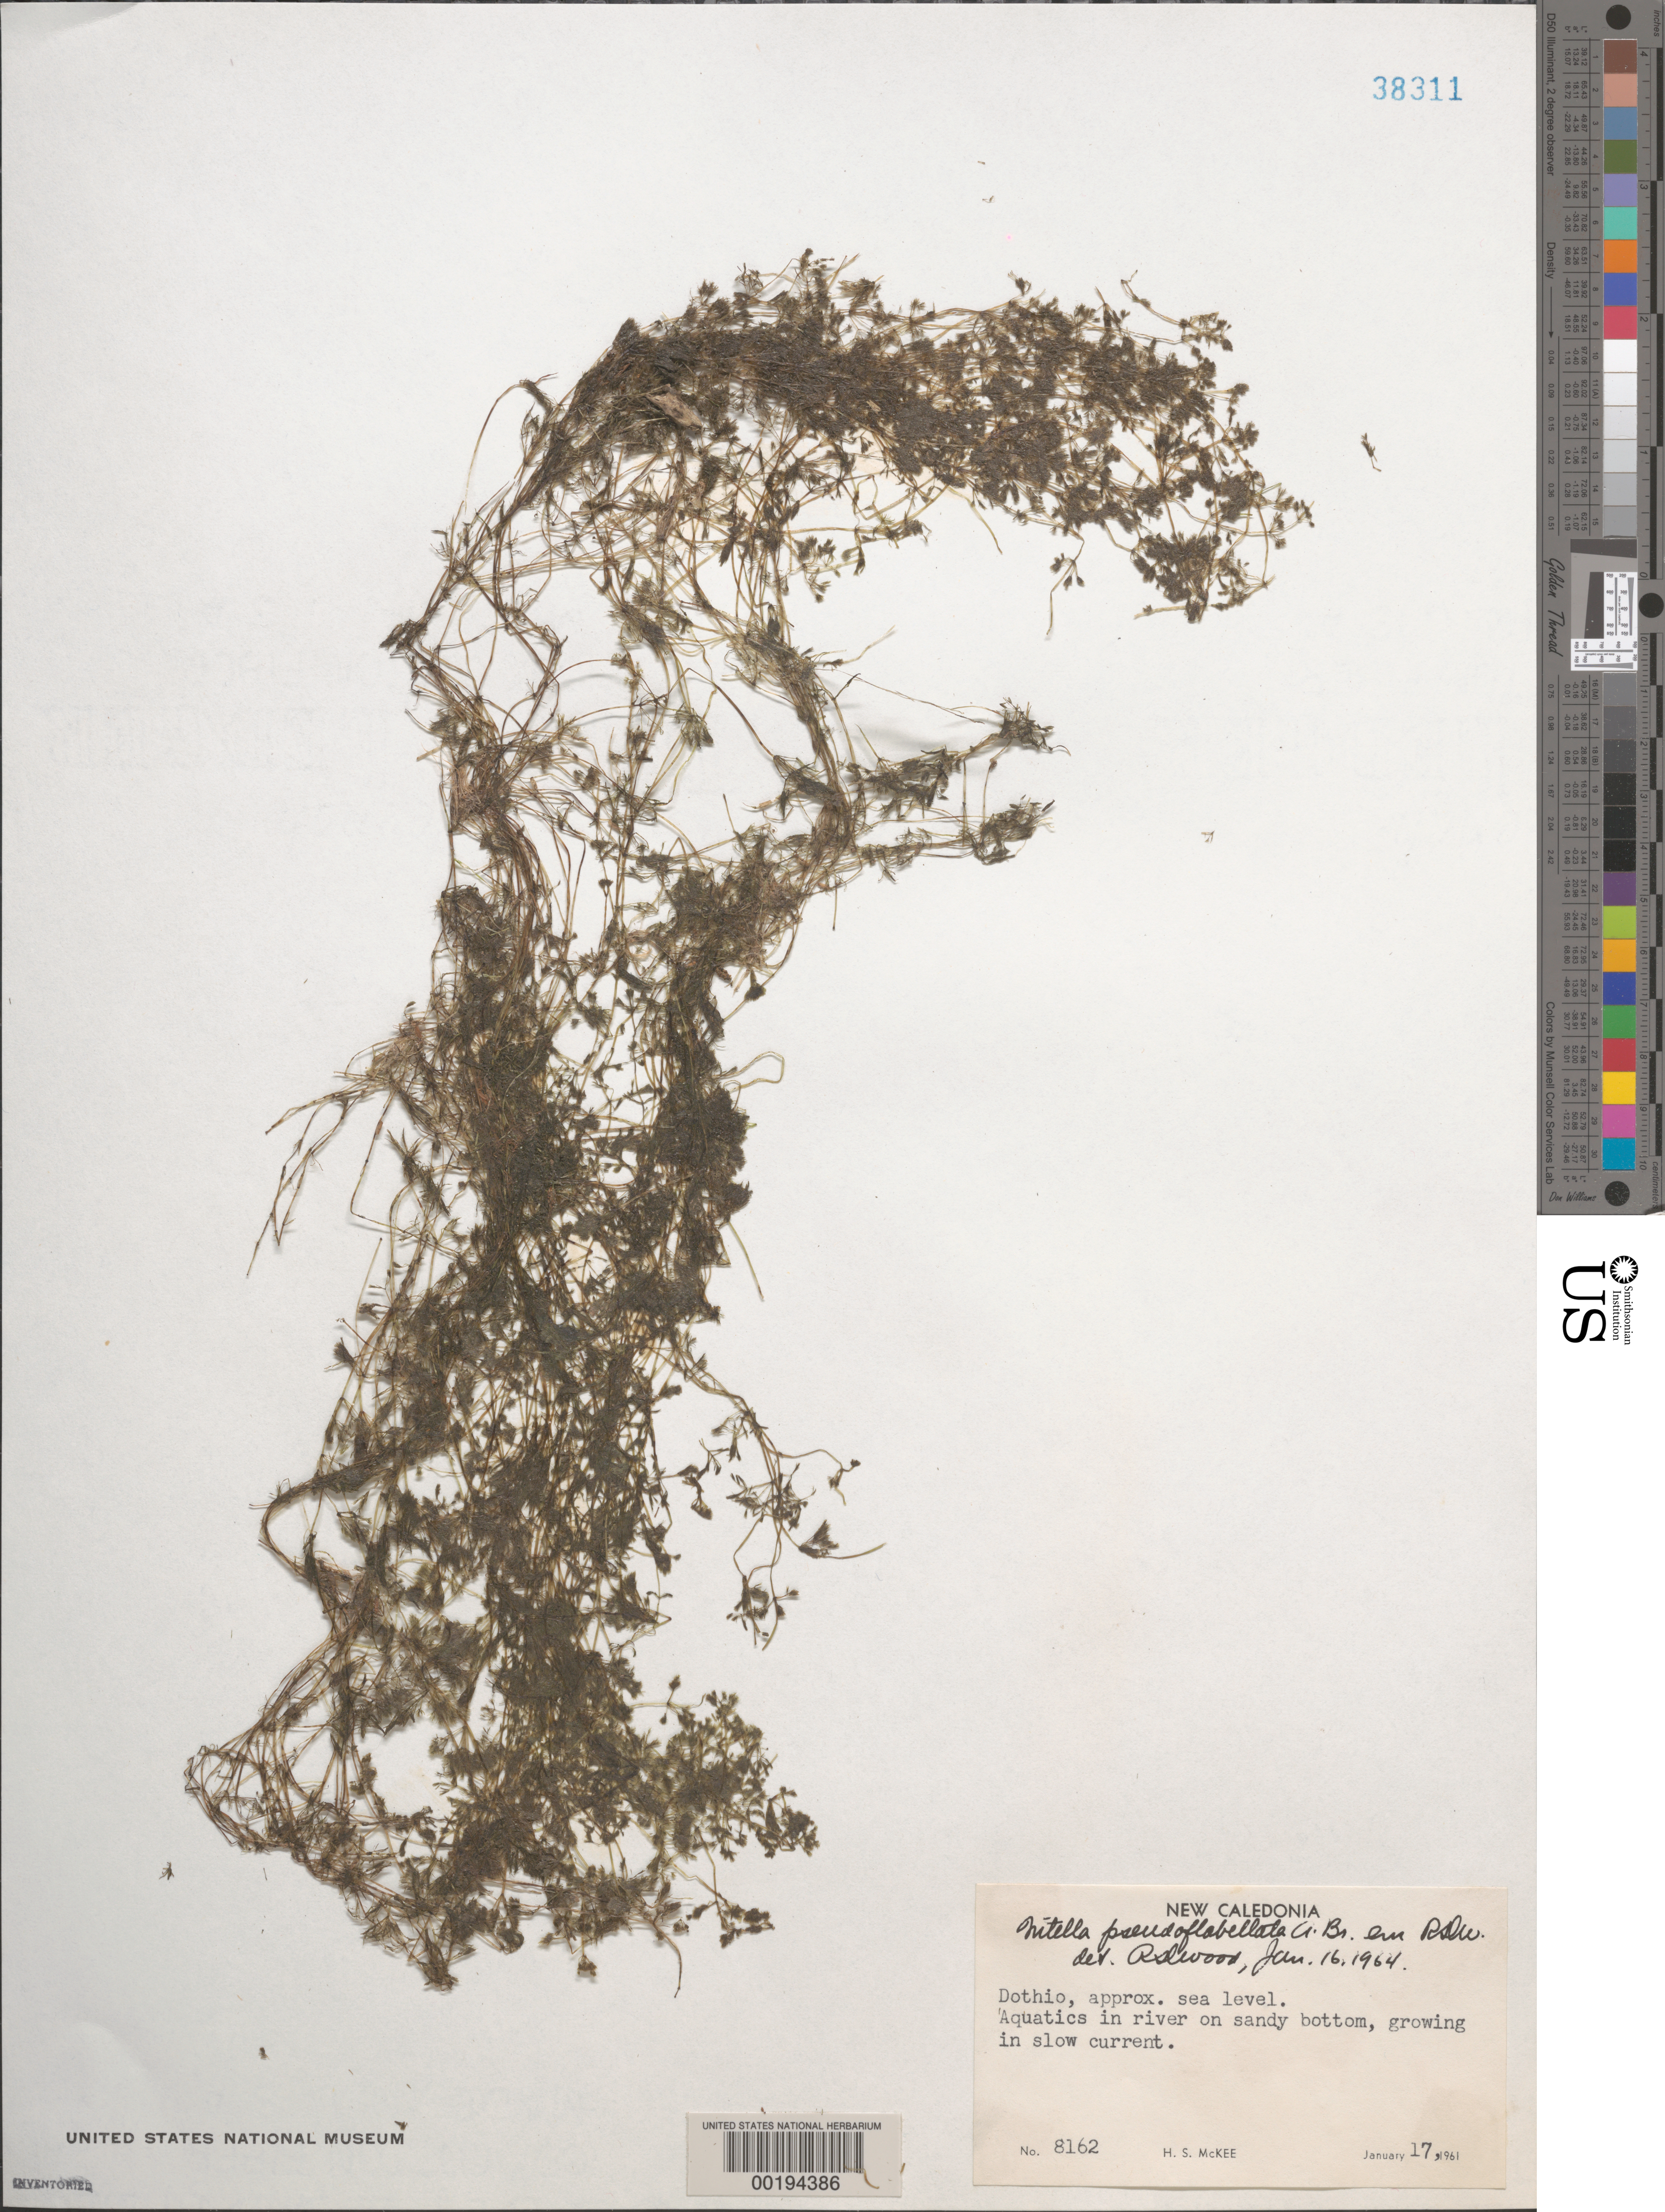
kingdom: Plantae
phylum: Charophyta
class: Charophyceae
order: Charales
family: Characeae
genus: Nitella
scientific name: Nitella pseudoflabellata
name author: A. Braun in A. Braun & Rabenh.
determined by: Wood, R. D.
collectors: H. S. MacKee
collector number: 8162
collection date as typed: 17 Jan 1961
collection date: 1961-01-17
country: New Caledonia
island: New Caledonia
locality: Dothio, Thio Division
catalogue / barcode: US 38311